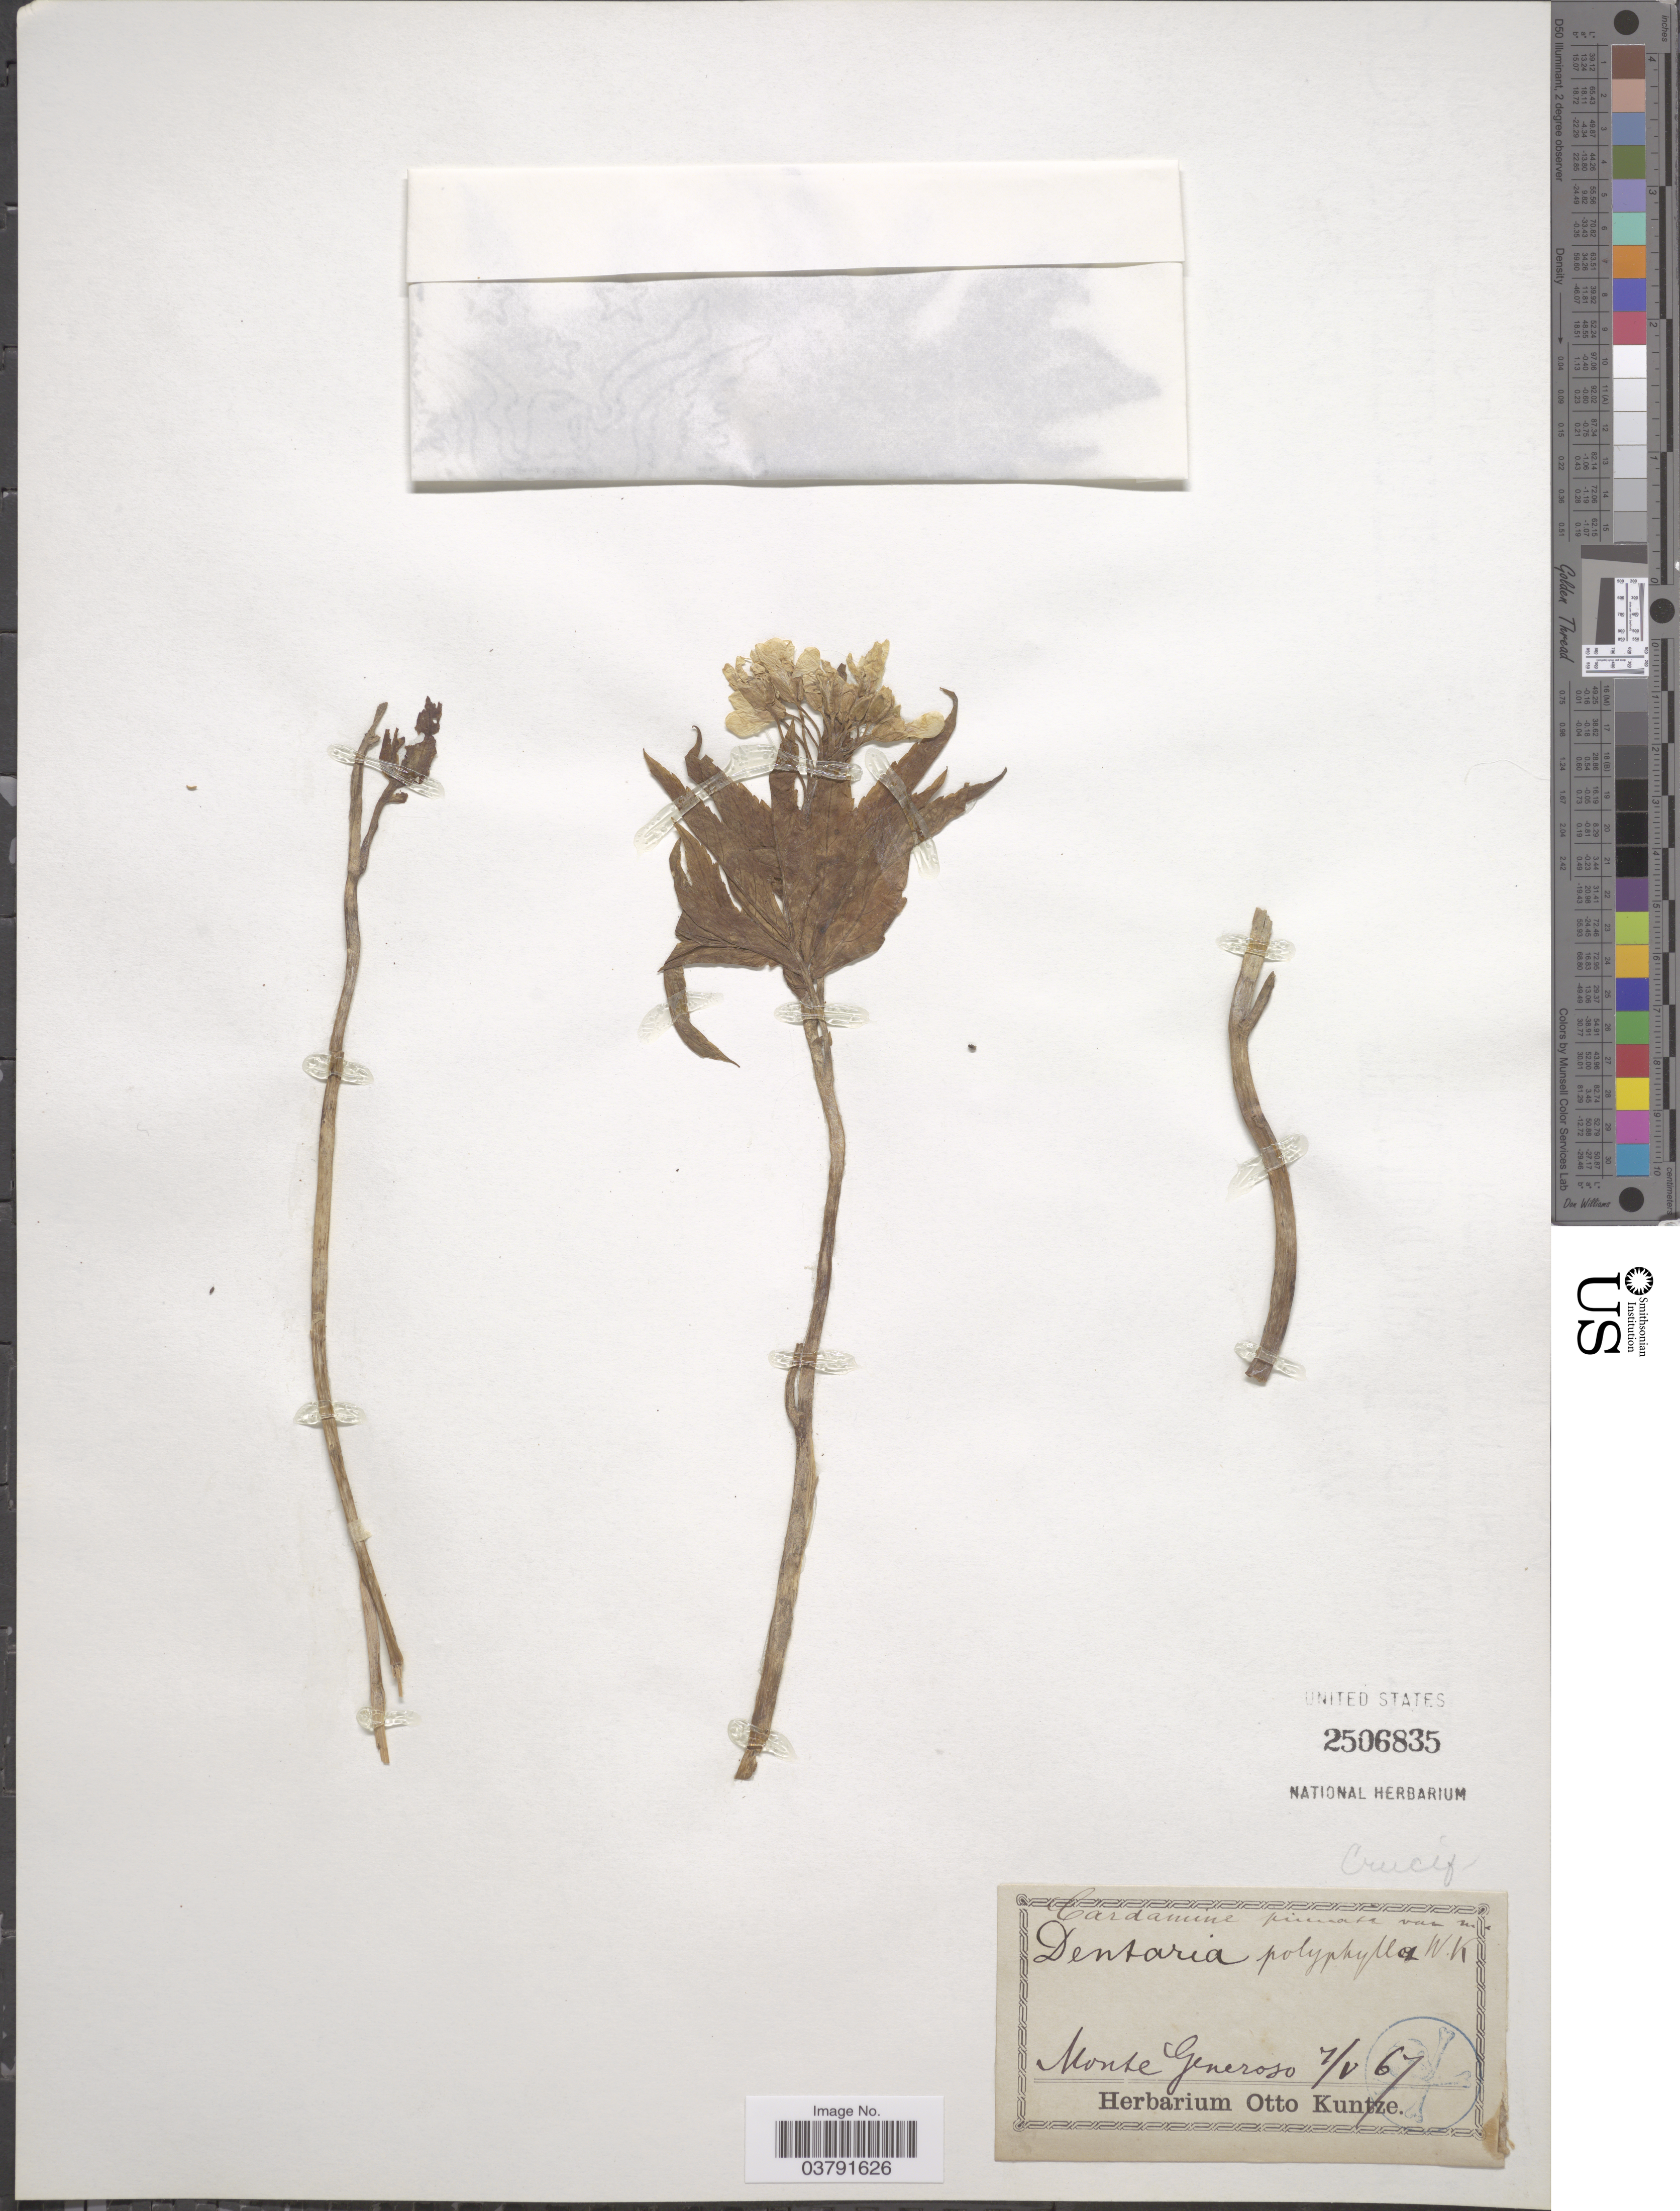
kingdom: Plantae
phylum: Tracheophyta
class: Magnoliopsida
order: Brassicales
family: Brassicaceae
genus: Dentaria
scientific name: Dentaria polyphylla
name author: Waldst. & Kit.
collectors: ex herb. Otto Kuntze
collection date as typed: Transcribed d/m/y: 7/5/67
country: Switzerland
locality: Monte Generoso.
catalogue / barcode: US 2506835